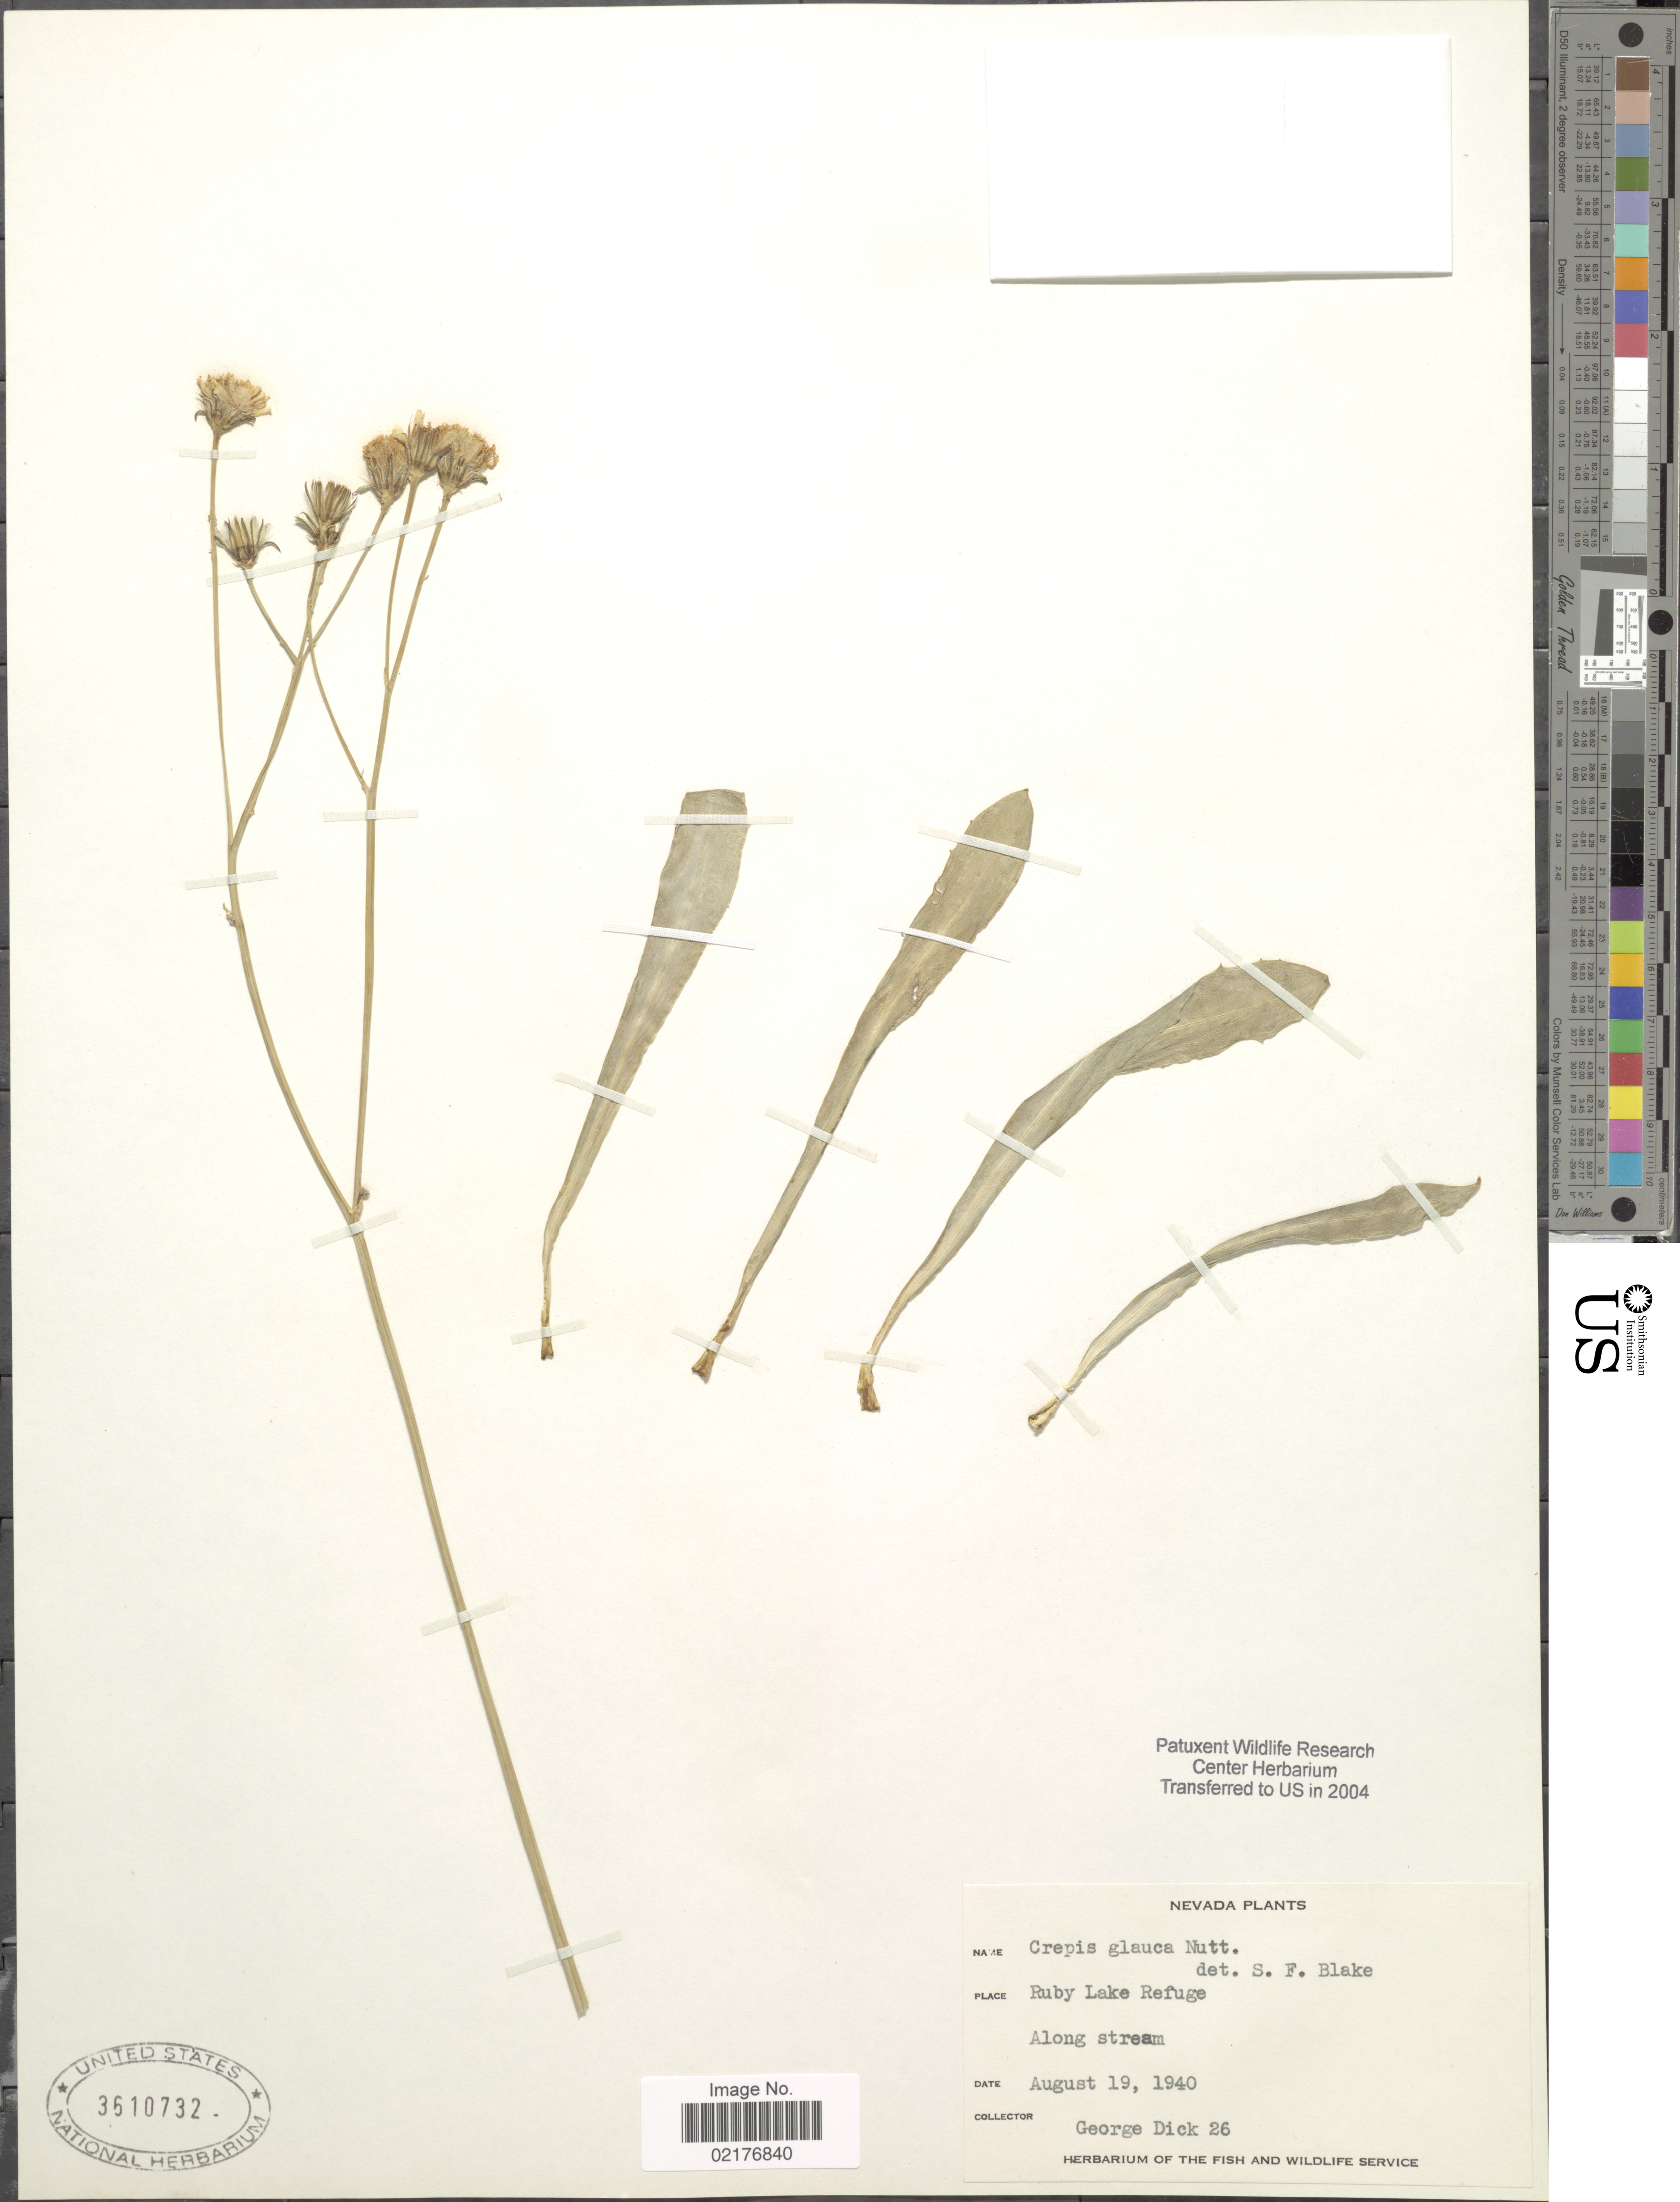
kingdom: Plantae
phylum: Tracheophyta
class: Magnoliopsida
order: Asterales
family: Asteraceae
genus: Askellia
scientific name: Askellia flexuosa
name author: (Ledeb.) W.A. Weber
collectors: G. Dick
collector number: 26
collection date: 1940-08-19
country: United States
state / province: Nevada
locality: Ruby Lake Refuge, Along stream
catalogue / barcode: US 3610732